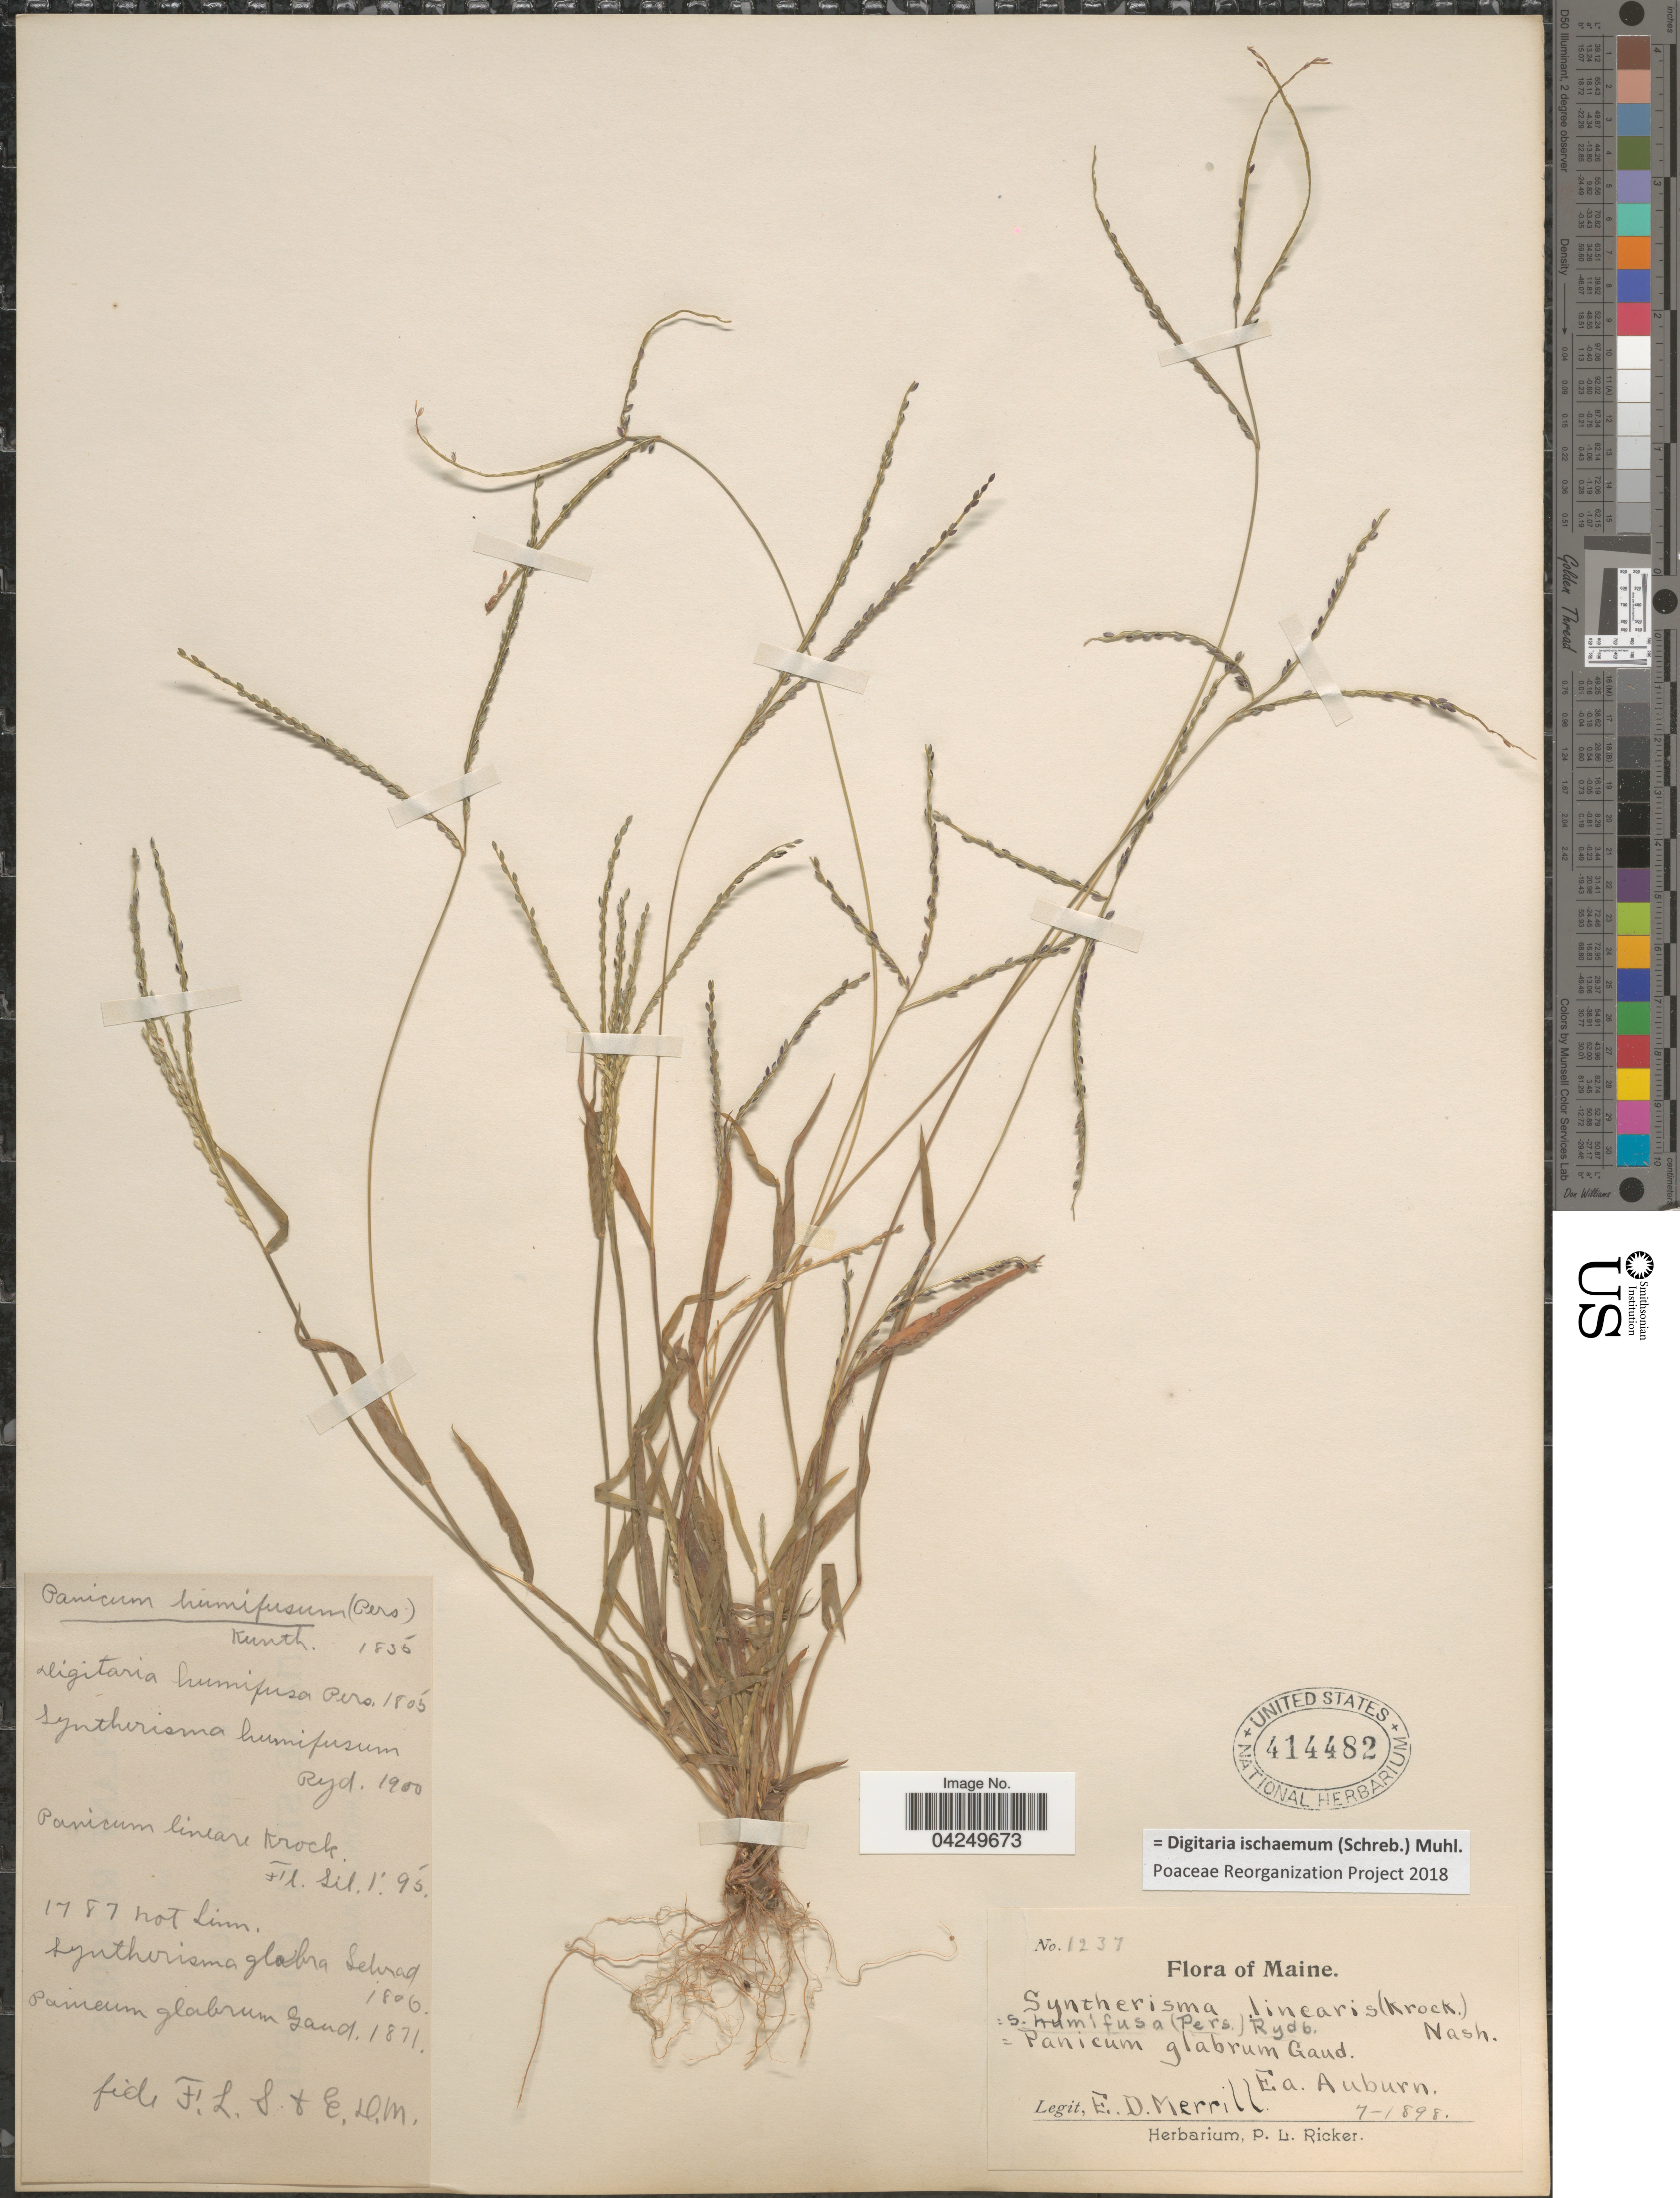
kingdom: Plantae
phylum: Tracheophyta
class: Liliopsida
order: Poales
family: Poaceae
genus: Digitaria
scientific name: Digitaria ischaemum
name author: (Schreber) Schreber ex Muhl.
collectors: E. D. Merrill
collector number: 1237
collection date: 1898-07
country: United States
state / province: Maine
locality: E. a. Auburn.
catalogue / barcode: US 414482